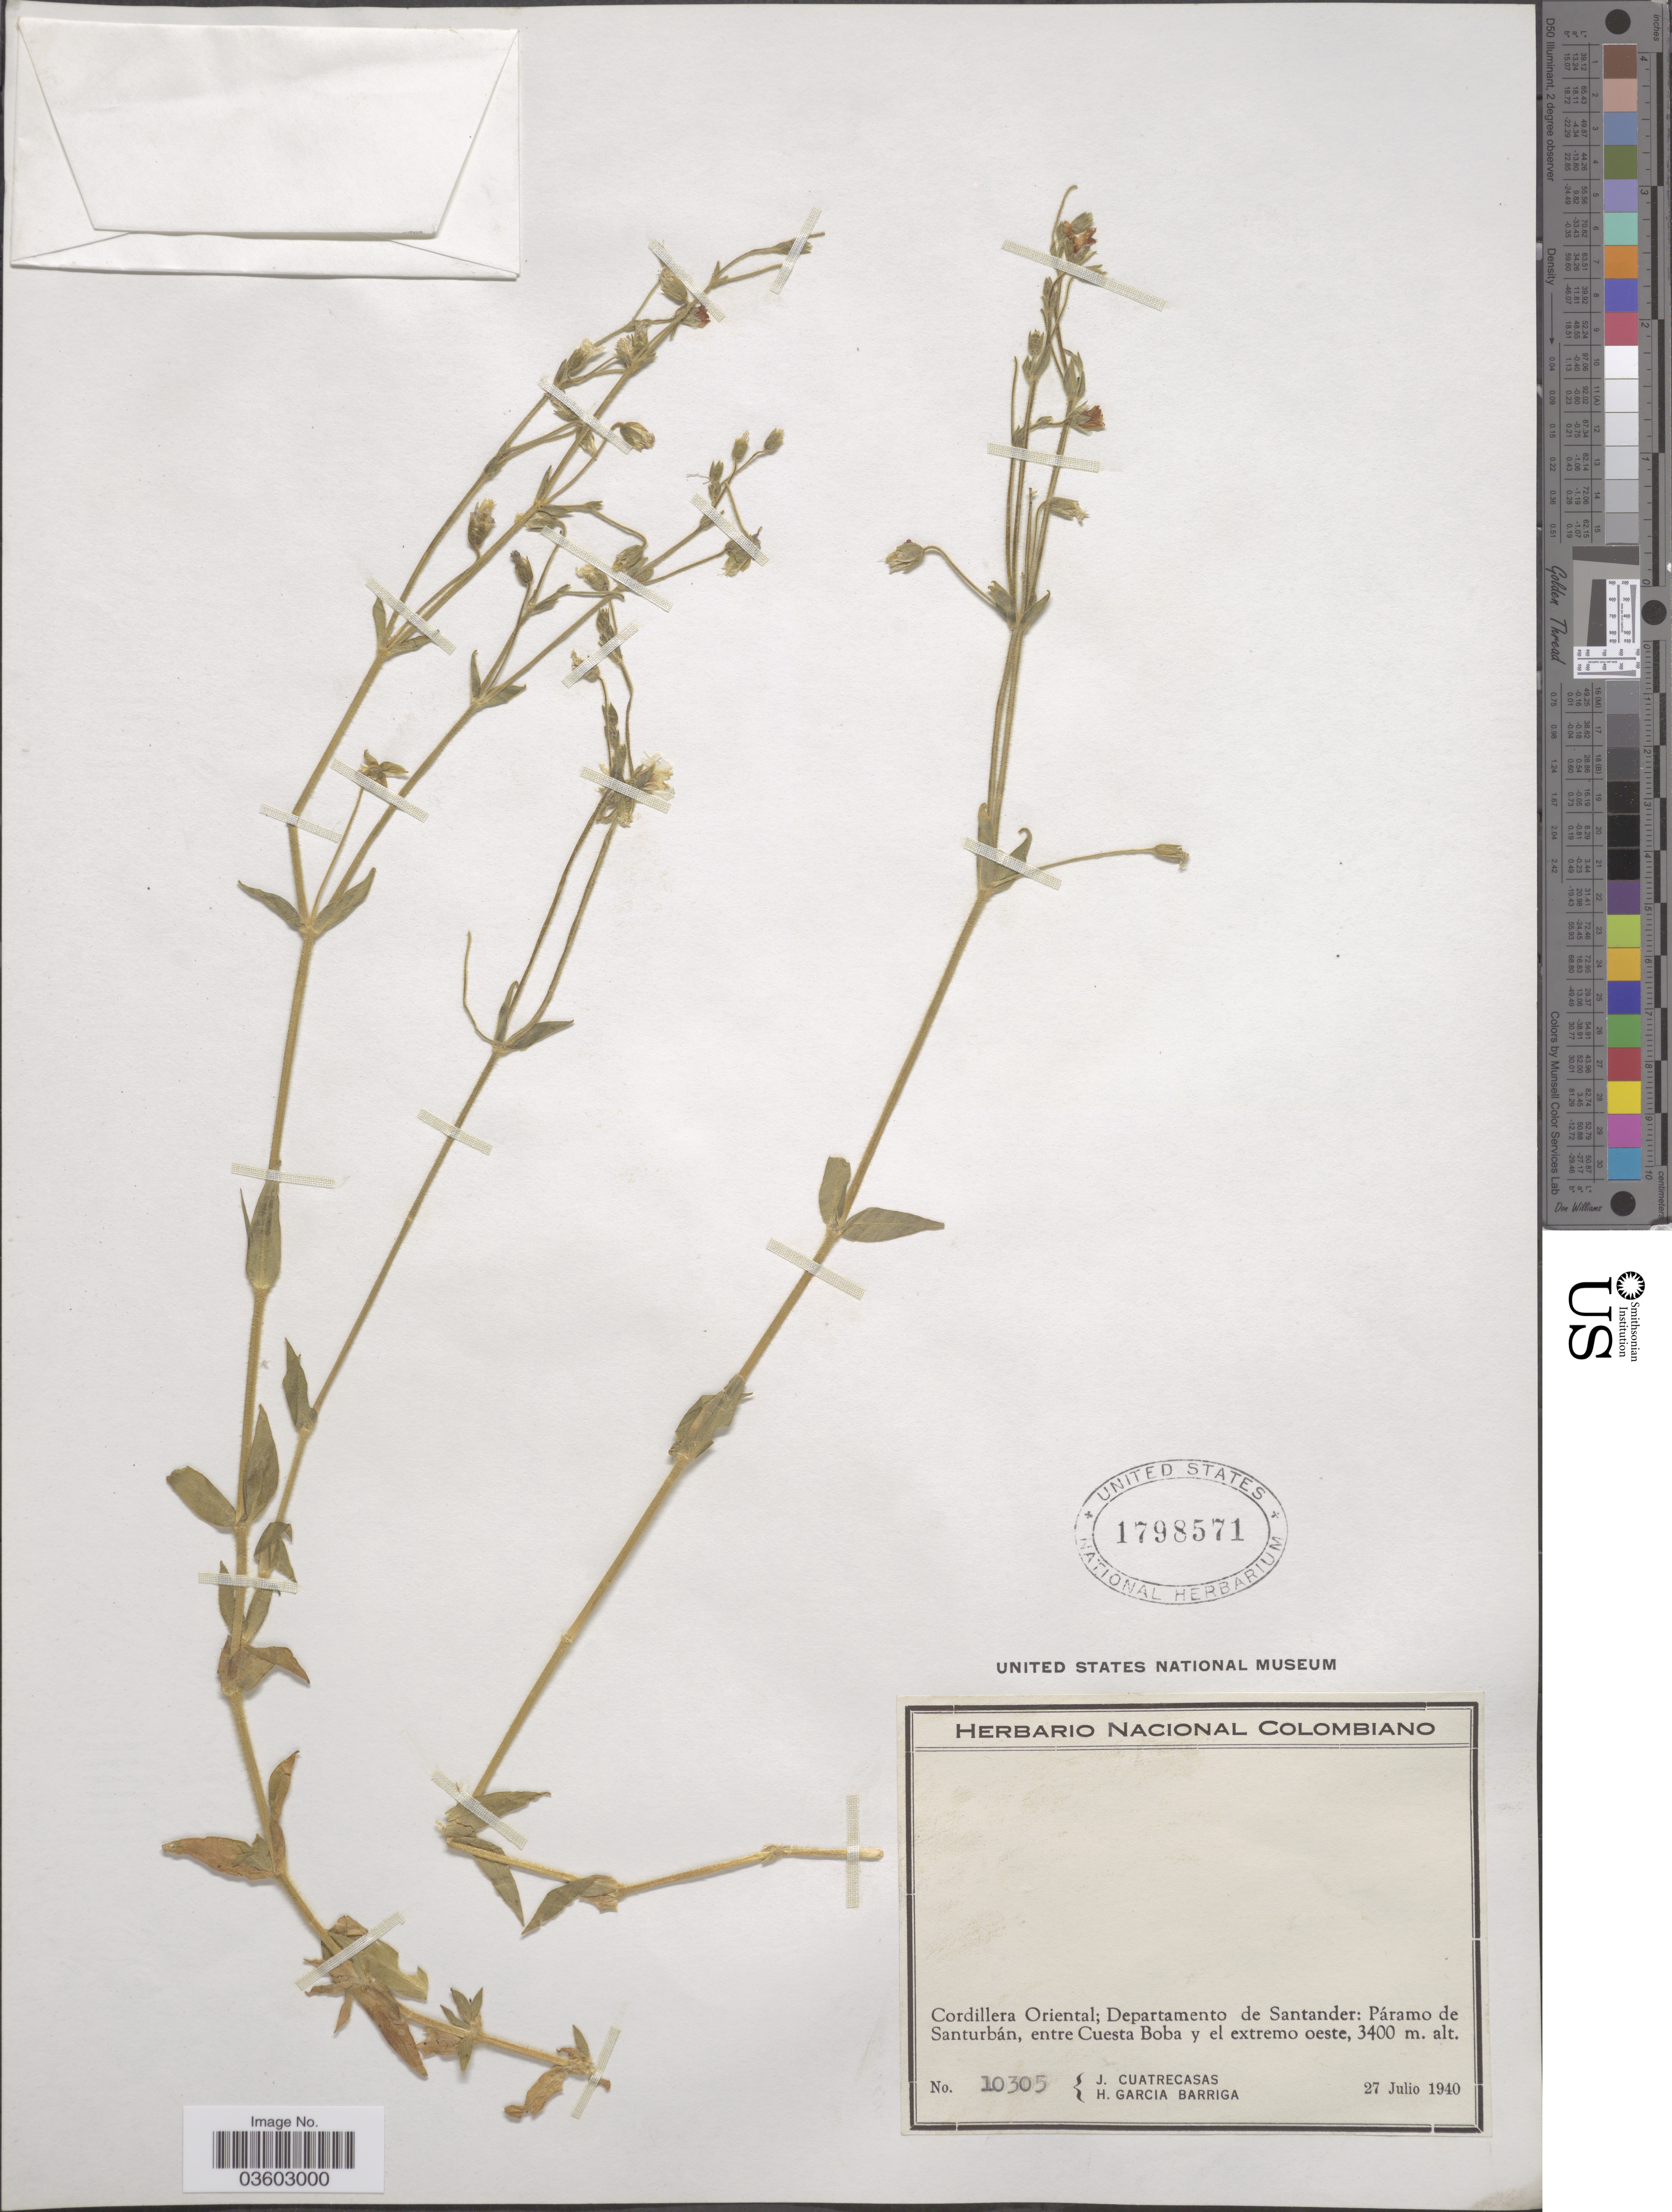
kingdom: Plantae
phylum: Tracheophyta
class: Magnoliopsida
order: Caryophyllales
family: Caryophyllaceae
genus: Cerastium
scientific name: Cerastium sp.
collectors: J. Cuatrecasas & H. García Barriga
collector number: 10305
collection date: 1940-07-27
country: Colombia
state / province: Santander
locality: Cordillera Oriental; Departamento de Santander; Páramo de Santurbán, entre Cuesta Boba y el estremo oeste.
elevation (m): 3400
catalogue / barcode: US 1798571